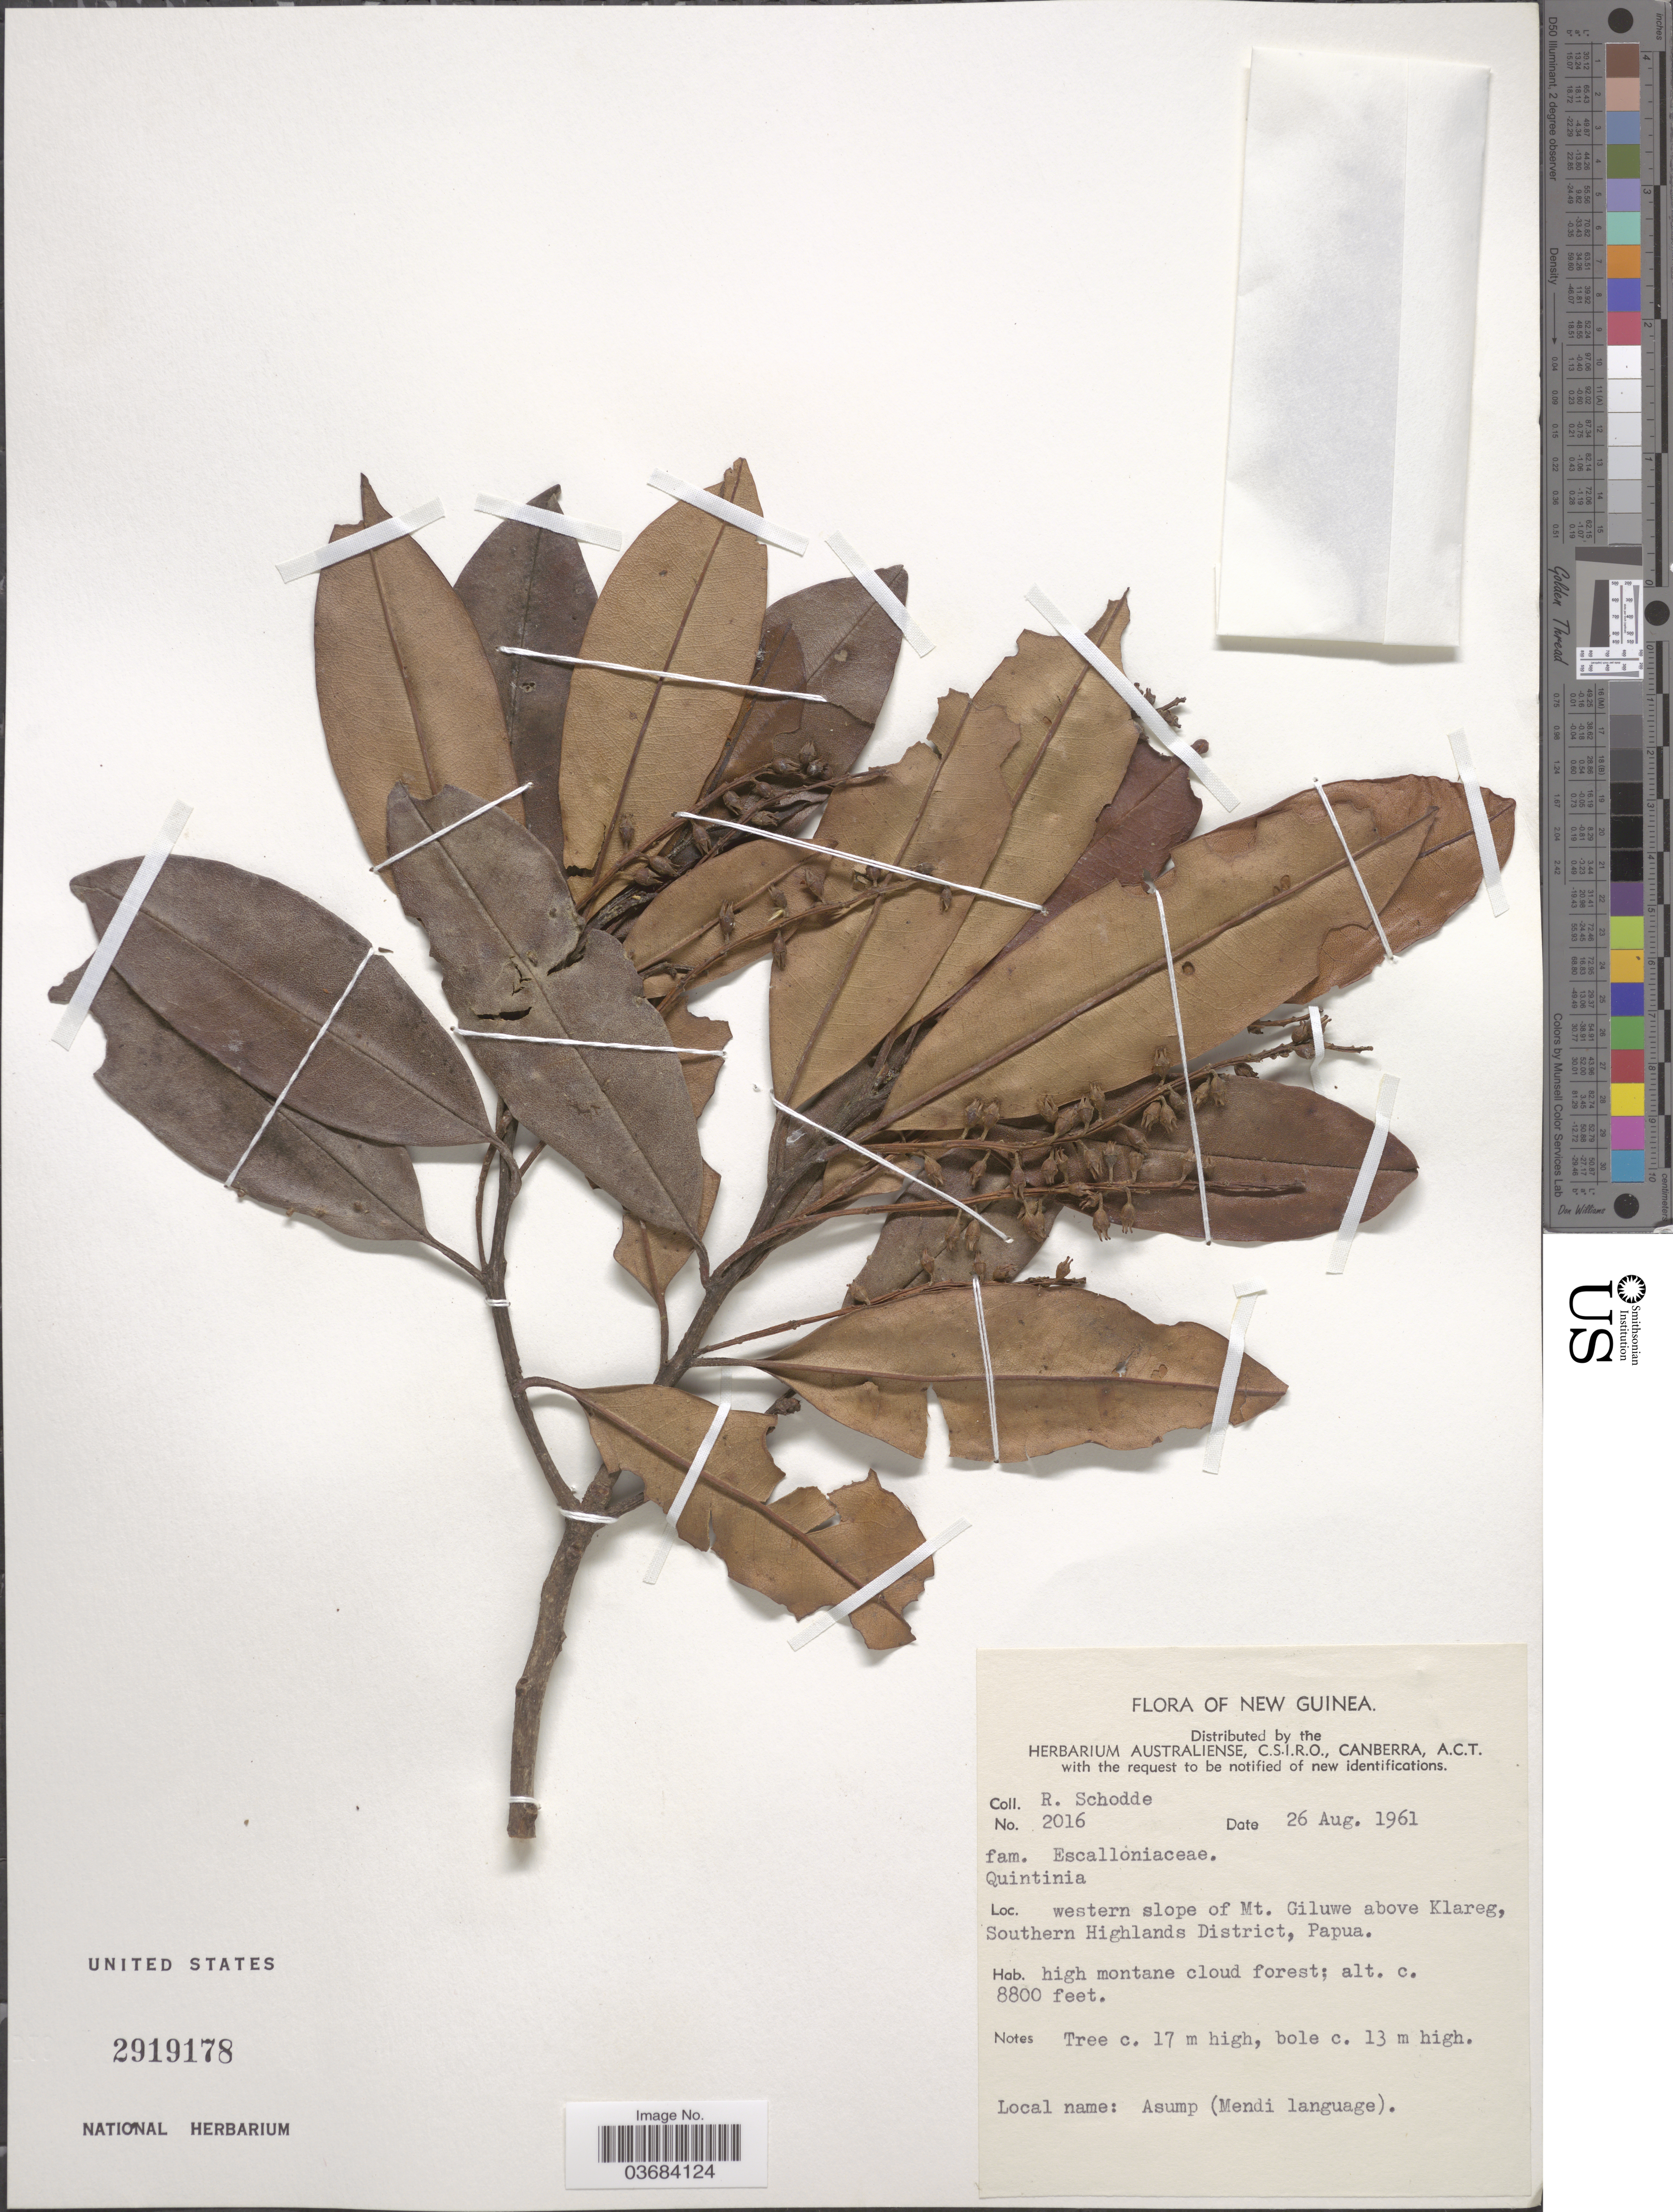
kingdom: Plantae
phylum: Tracheophyta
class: Magnoliopsida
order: Paracryphiales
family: Paracryphiaceae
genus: Quintinia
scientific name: Quintinia sp.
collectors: R. Schodde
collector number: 2016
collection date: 1961-08-26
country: Papua New Guinea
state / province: Southern Highlands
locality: New Guinea. Western slope of Mt. Giluwe above Klareg, Southern Highlands District.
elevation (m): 2682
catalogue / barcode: US 2919178